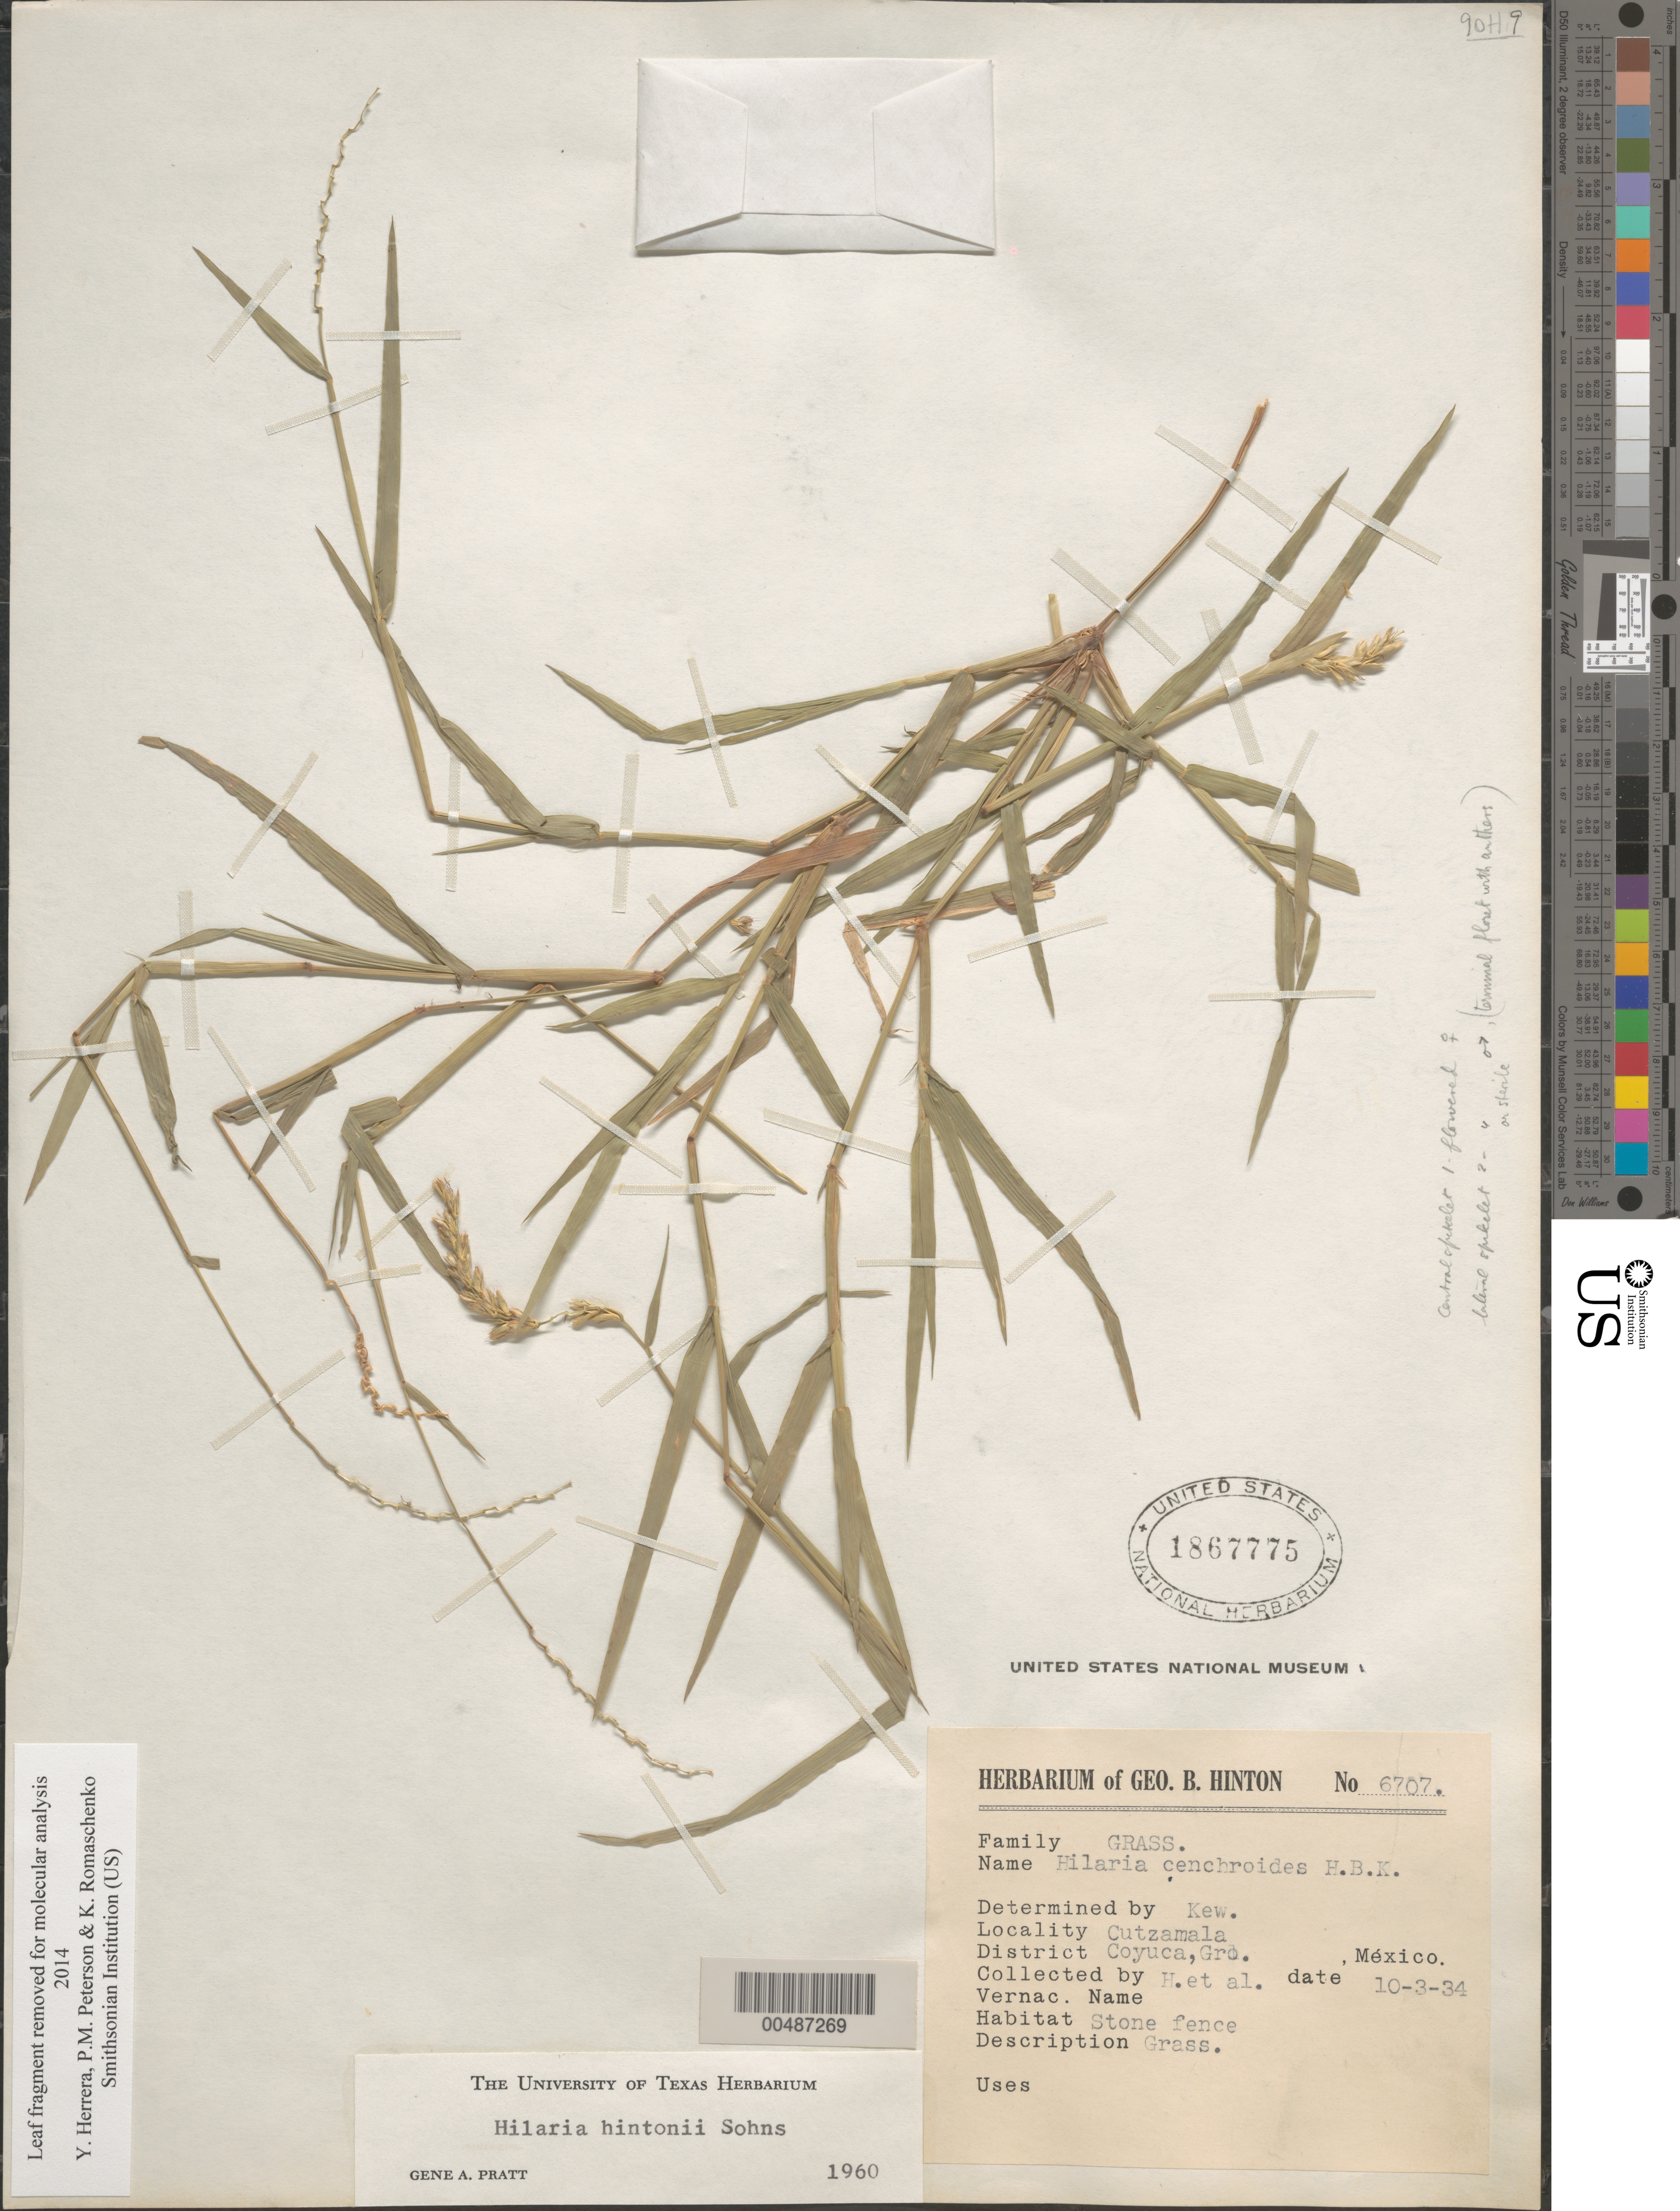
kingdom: Plantae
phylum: Tracheophyta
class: Liliopsida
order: Poales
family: Poaceae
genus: Hilaria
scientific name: Hilaria hintonii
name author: Sohns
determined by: Pratt, G. A.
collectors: G. B. Hinton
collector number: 6707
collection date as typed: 10 Mar 1934 or 3 Oct 1934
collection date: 1934-03-10 or 1934-10-03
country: Mexico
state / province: Guerrero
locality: Cutzamala, Coyuca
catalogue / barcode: US 1867775